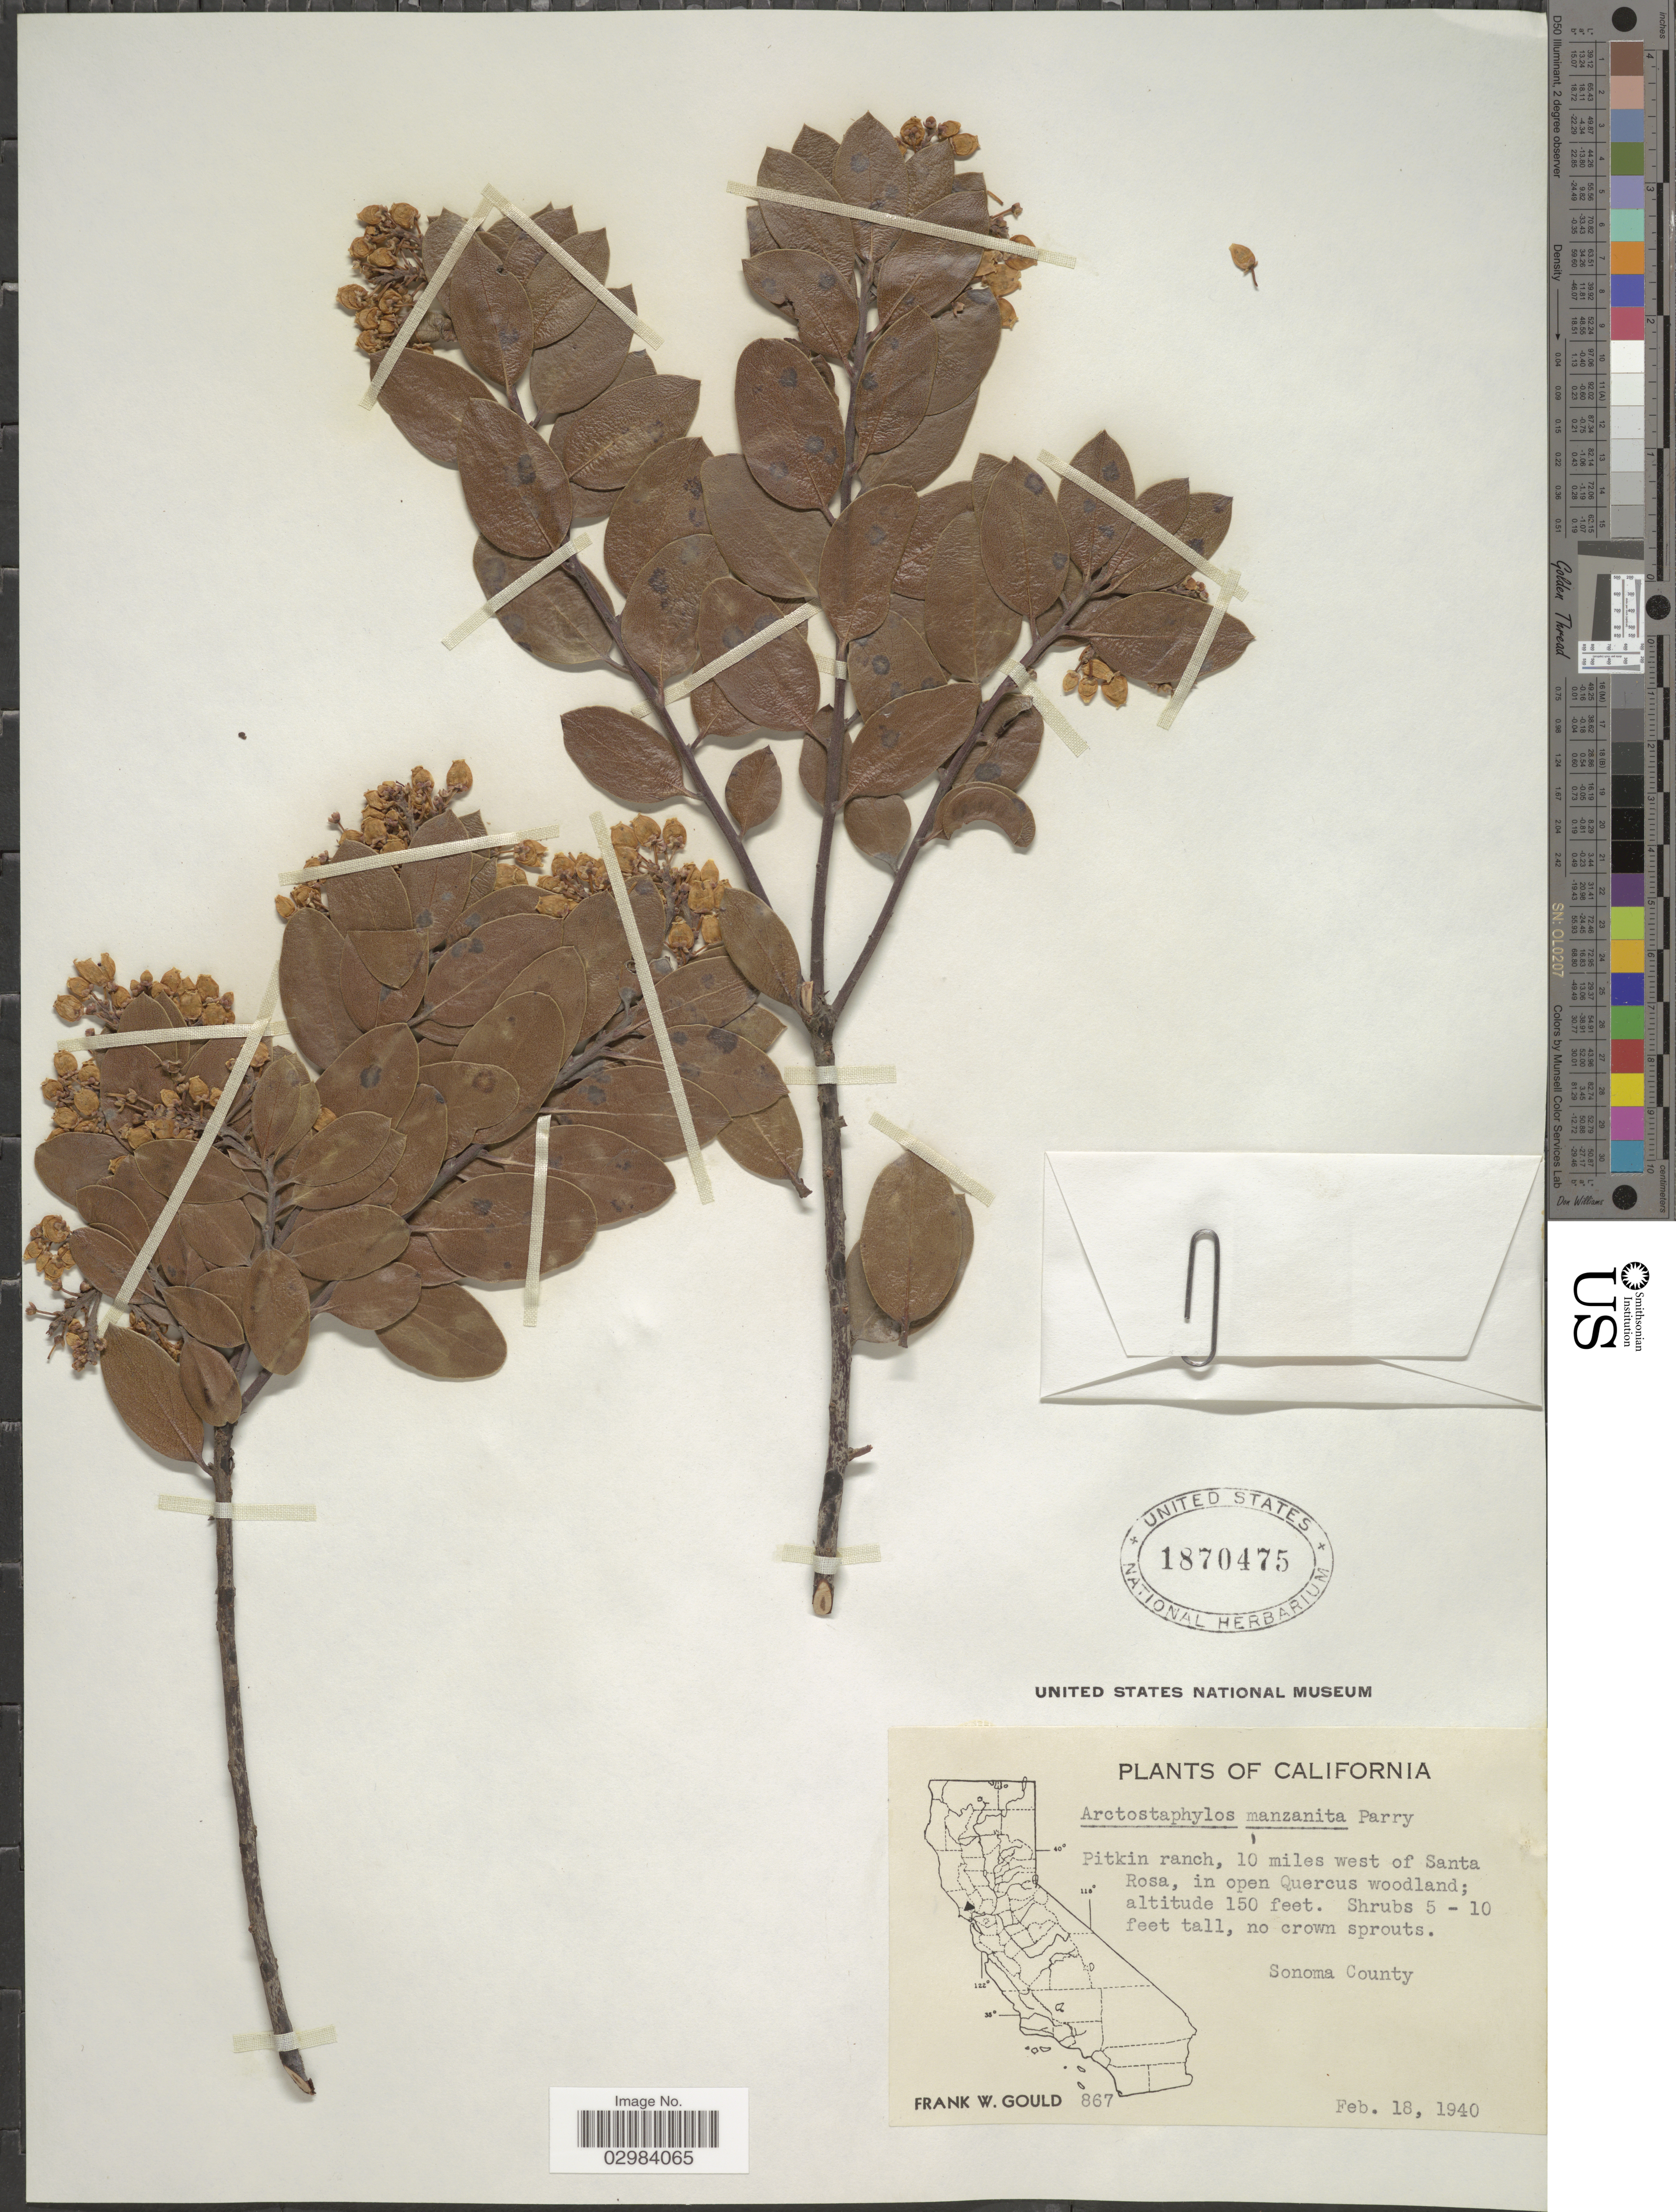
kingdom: Plantae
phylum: Tracheophyta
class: Magnoliopsida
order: Ericales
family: Ericaceae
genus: Arctostaphylos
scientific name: Arctostaphylos manzanita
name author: Parry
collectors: F. W. Gould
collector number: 867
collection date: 1940-02-18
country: United States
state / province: California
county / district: Sonoma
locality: Pitkin ranch, 10 miles west of Santa Rosa, in open Quercus woodland, Sonoma County.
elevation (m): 46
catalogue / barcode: US 1870475